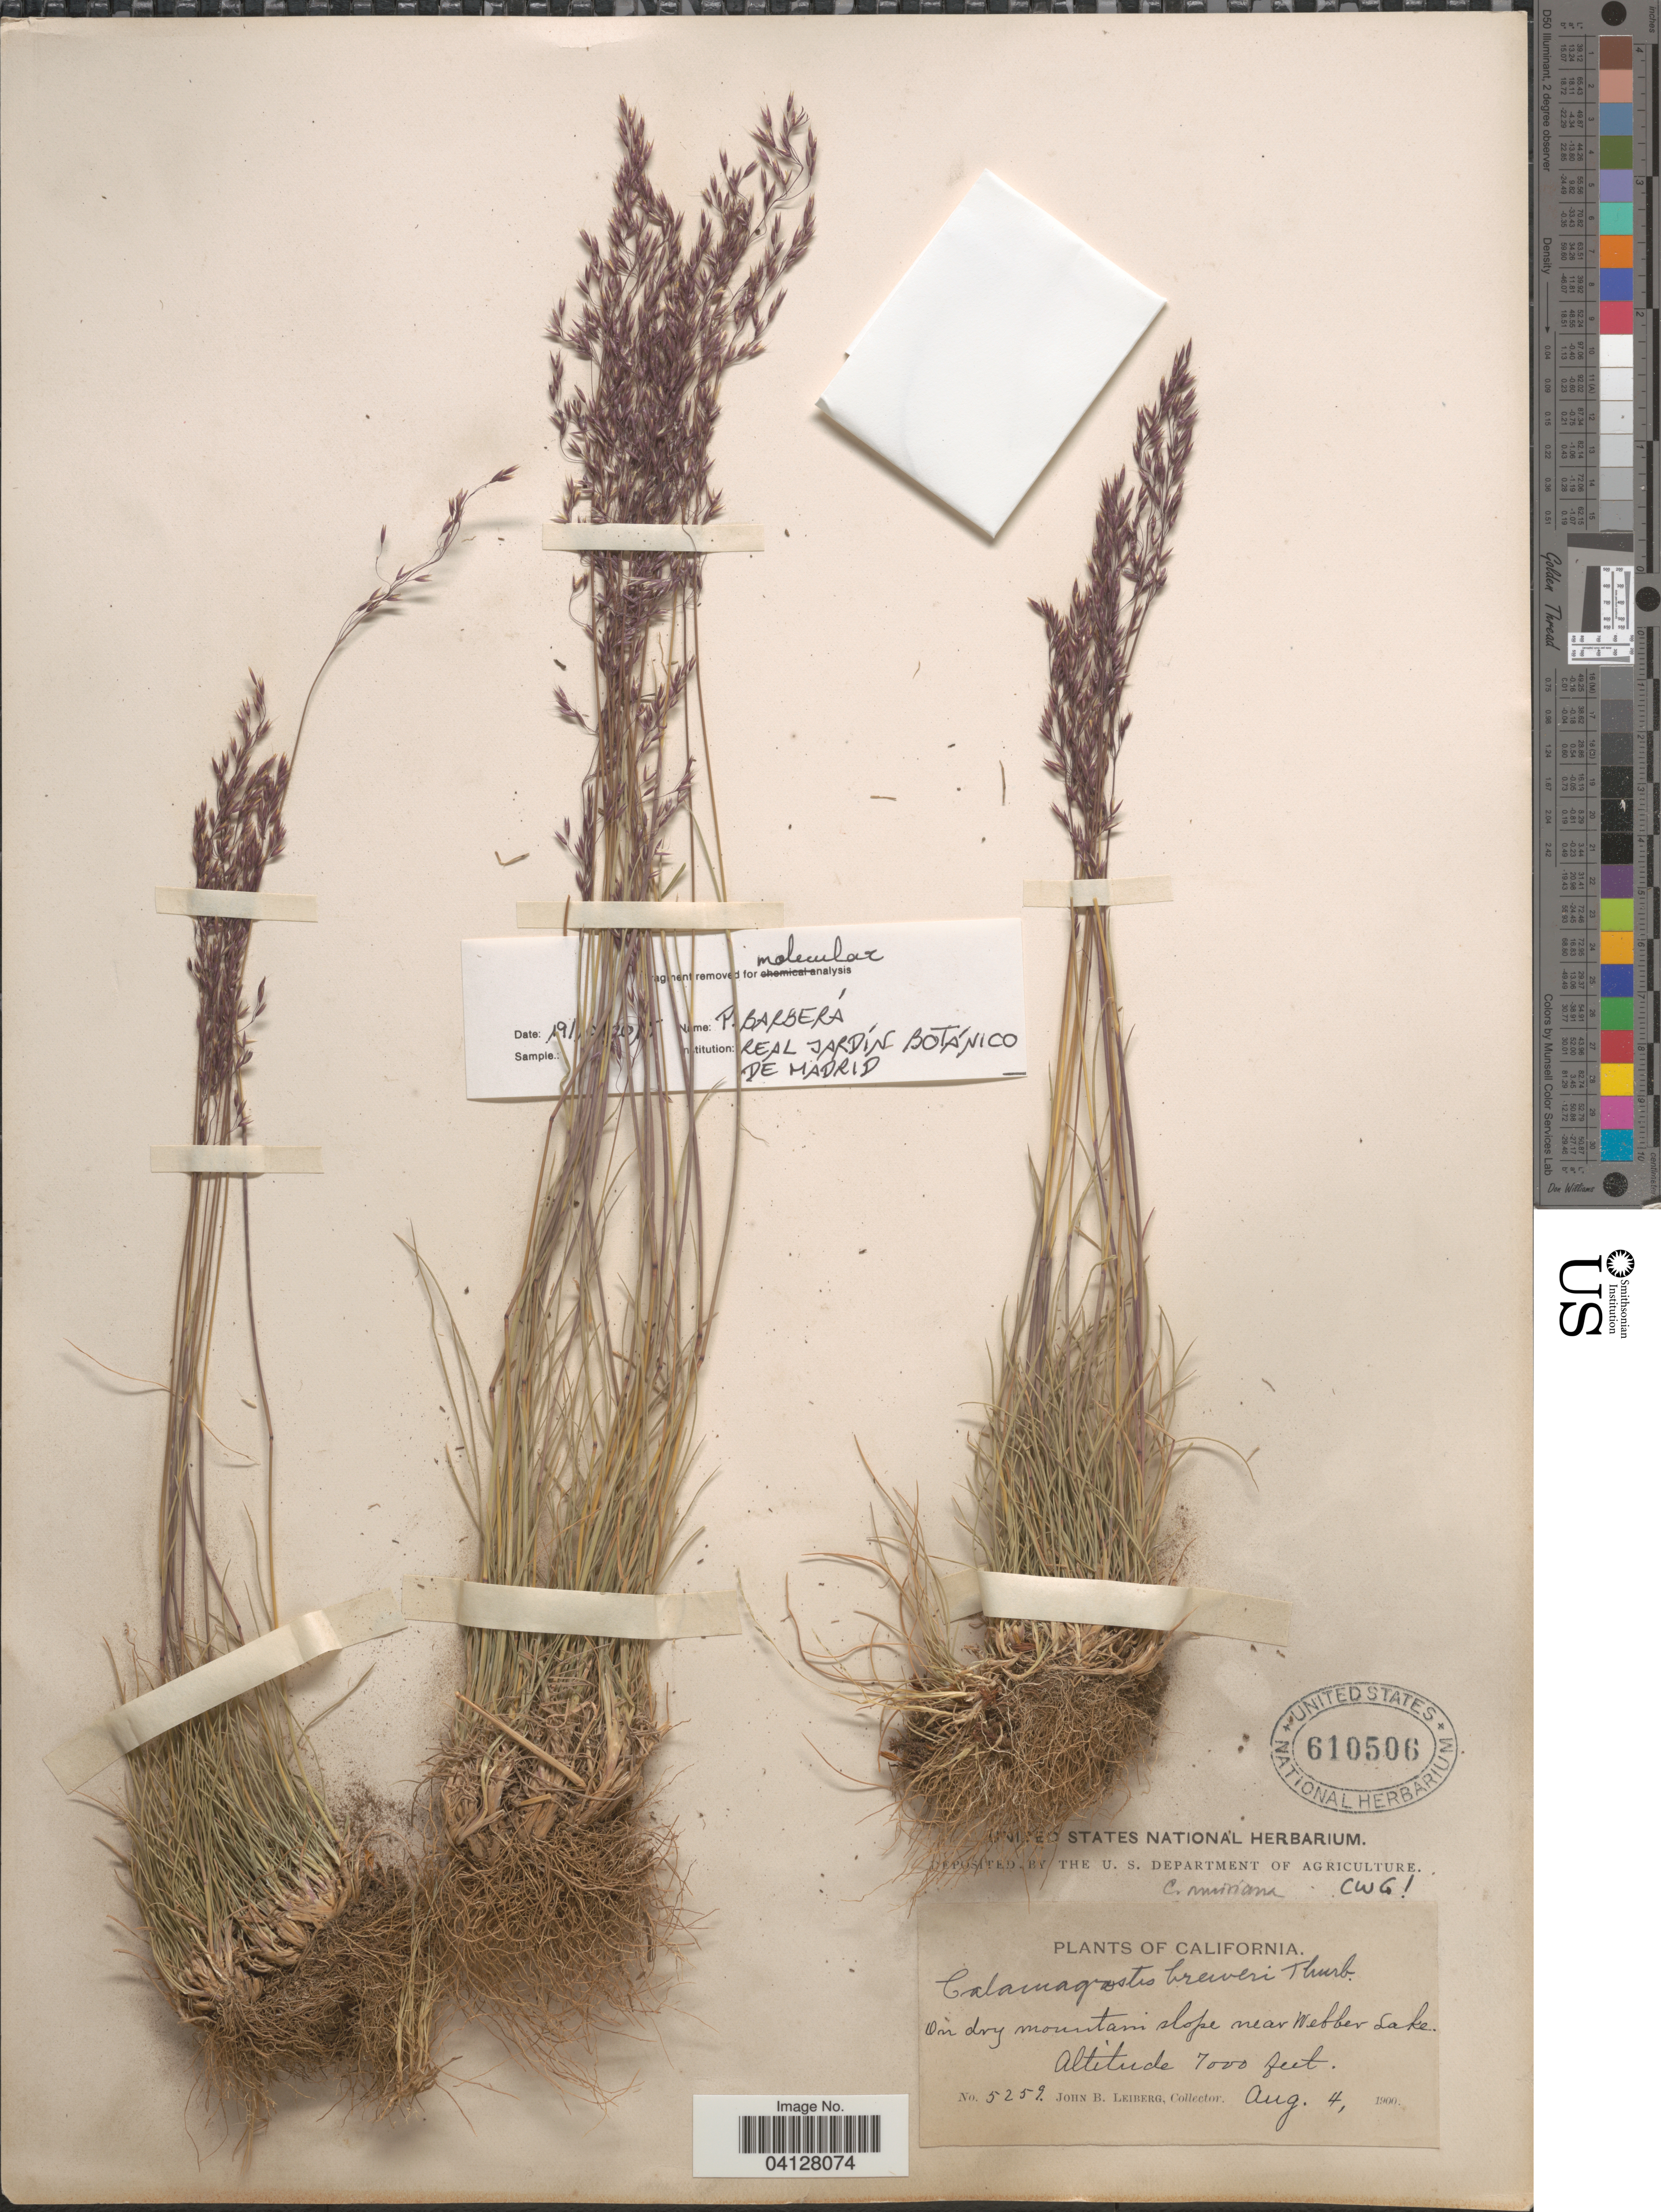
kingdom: Plantae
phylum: Tracheophyta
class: Liliopsida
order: Poales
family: Poaceae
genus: Calamagrostis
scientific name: Calamagrostis breweri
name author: Thurb.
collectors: J. B. Leiberg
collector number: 5259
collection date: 1900-08-04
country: United States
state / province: California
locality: On dry mountain slope near Webber Lake.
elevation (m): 2134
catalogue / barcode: US 610506